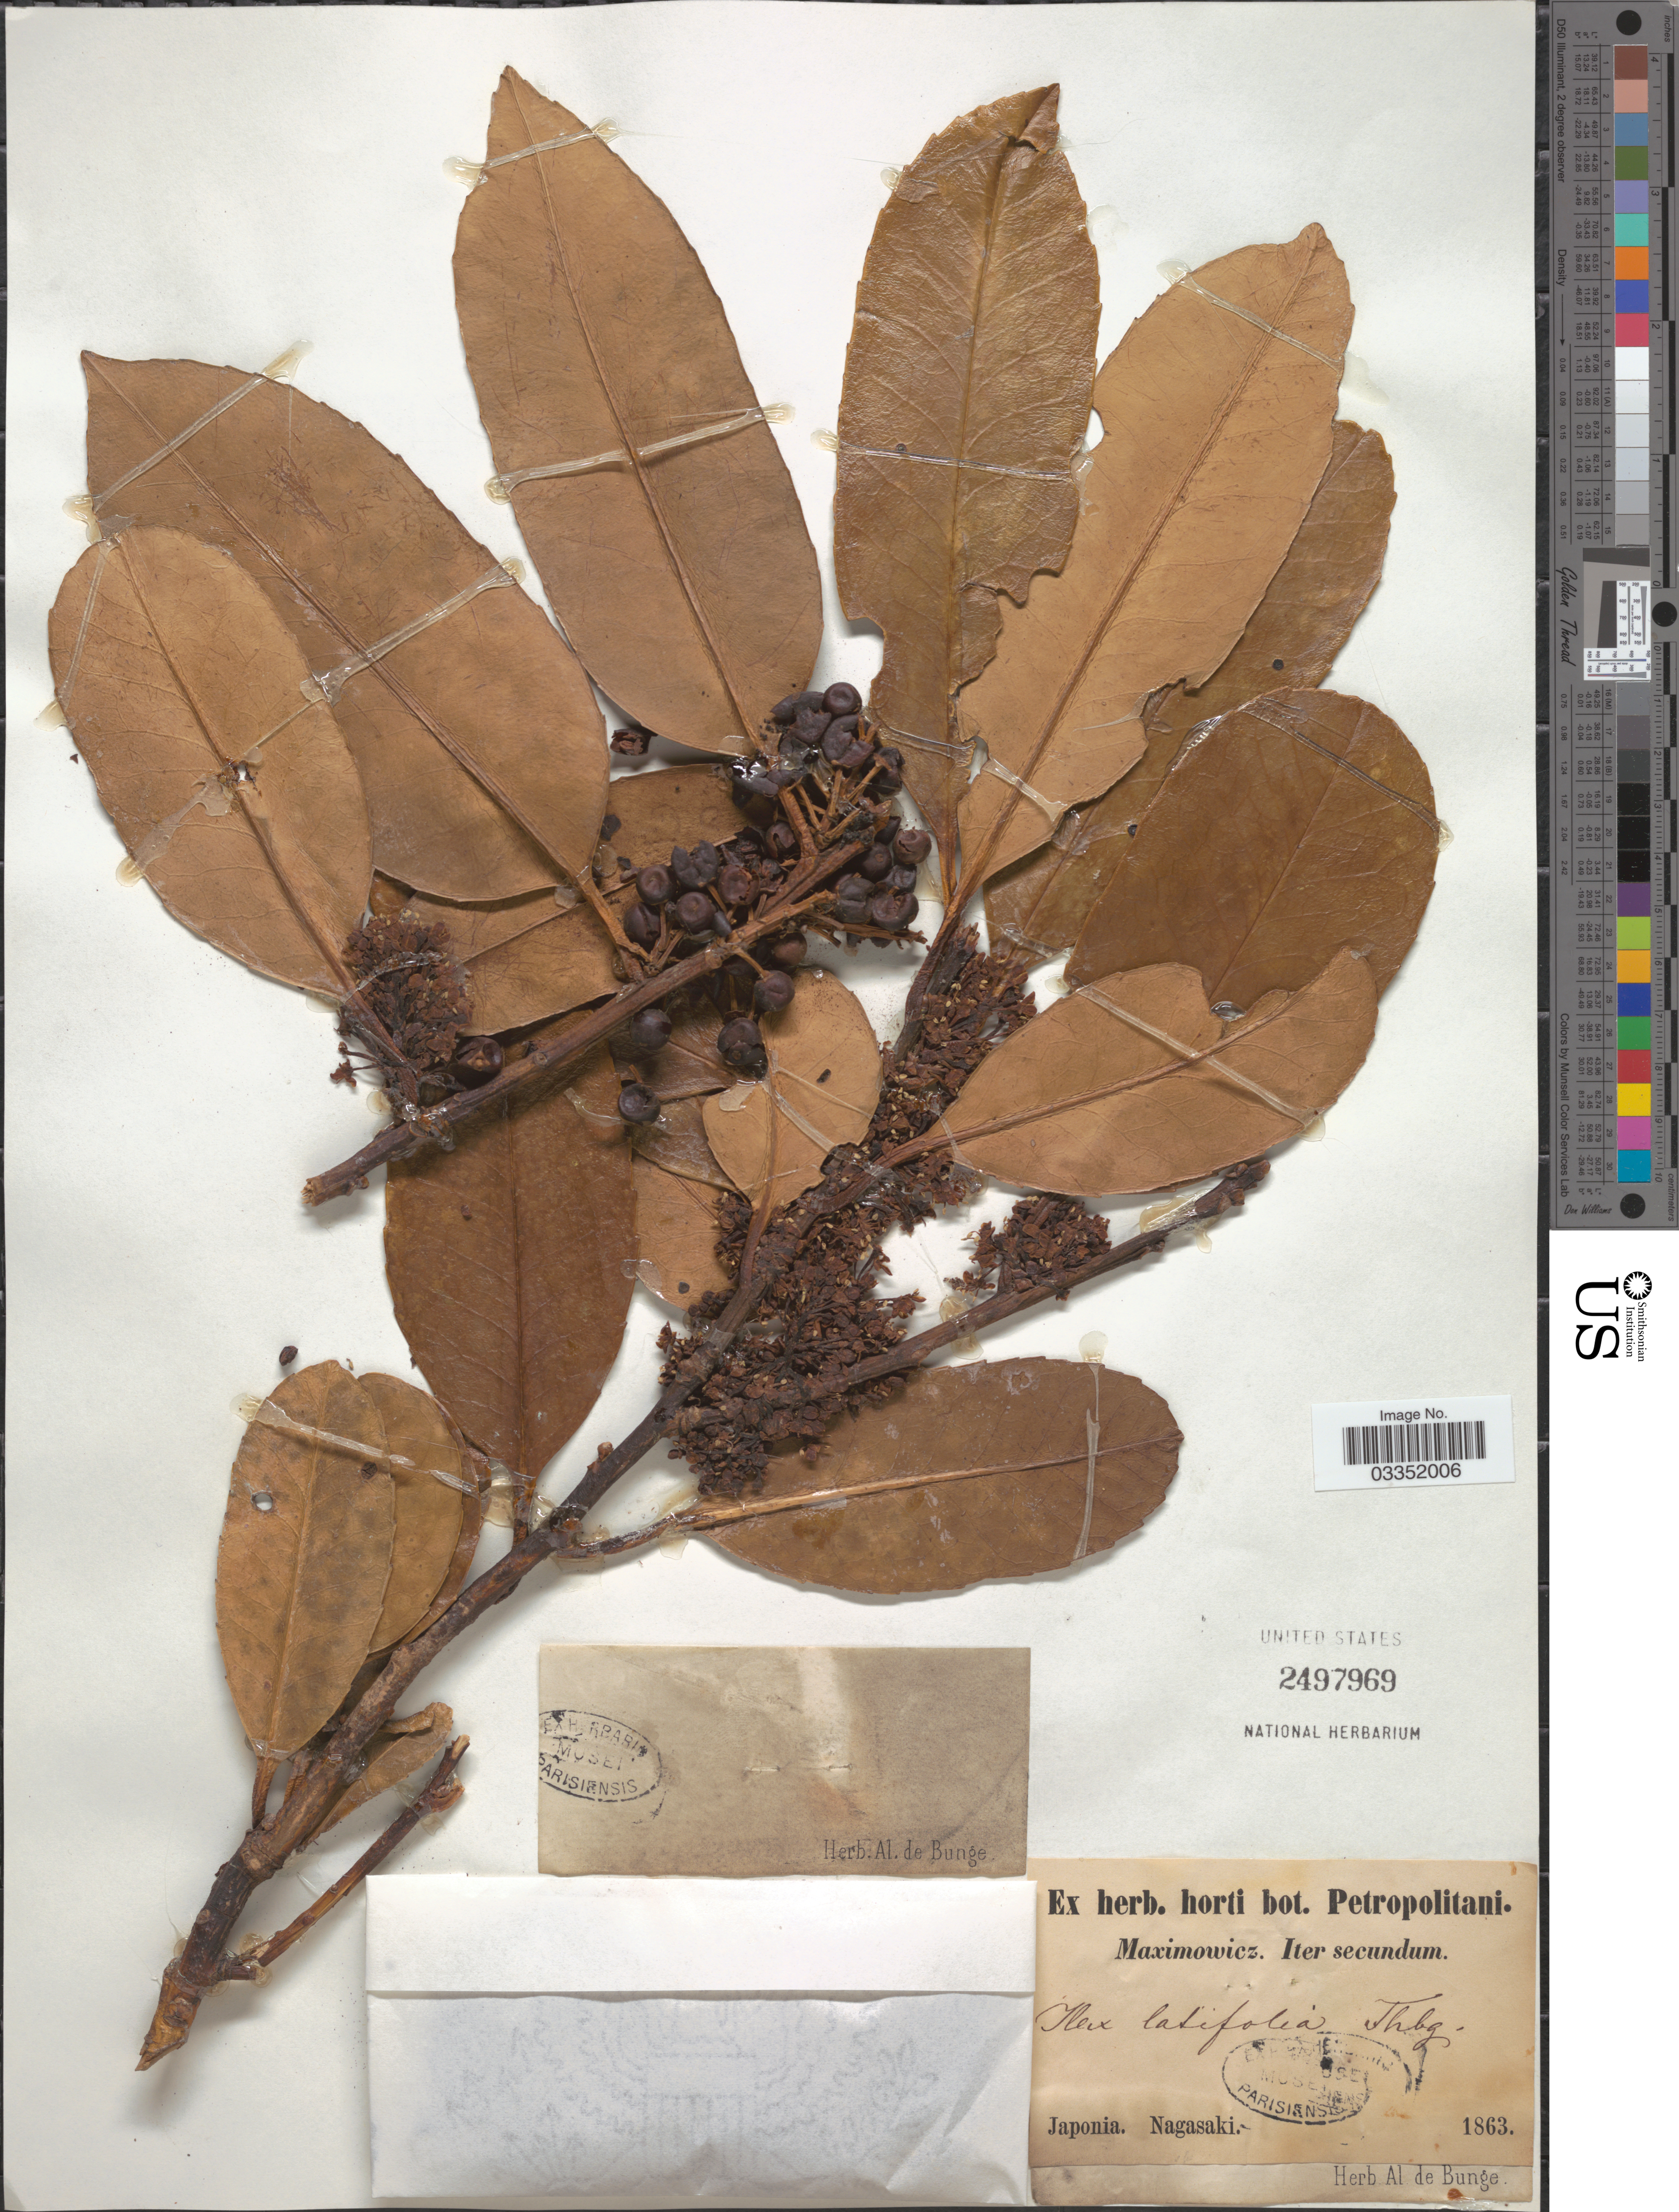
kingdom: Plantae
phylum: Tracheophyta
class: Magnoliopsida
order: Aquifoliales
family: Aquifoliaceae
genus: Ilex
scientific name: Ilex latifolia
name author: Thunb.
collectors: -. Maximowicz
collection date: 1863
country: Japan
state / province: Nagasaki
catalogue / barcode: US 2497969